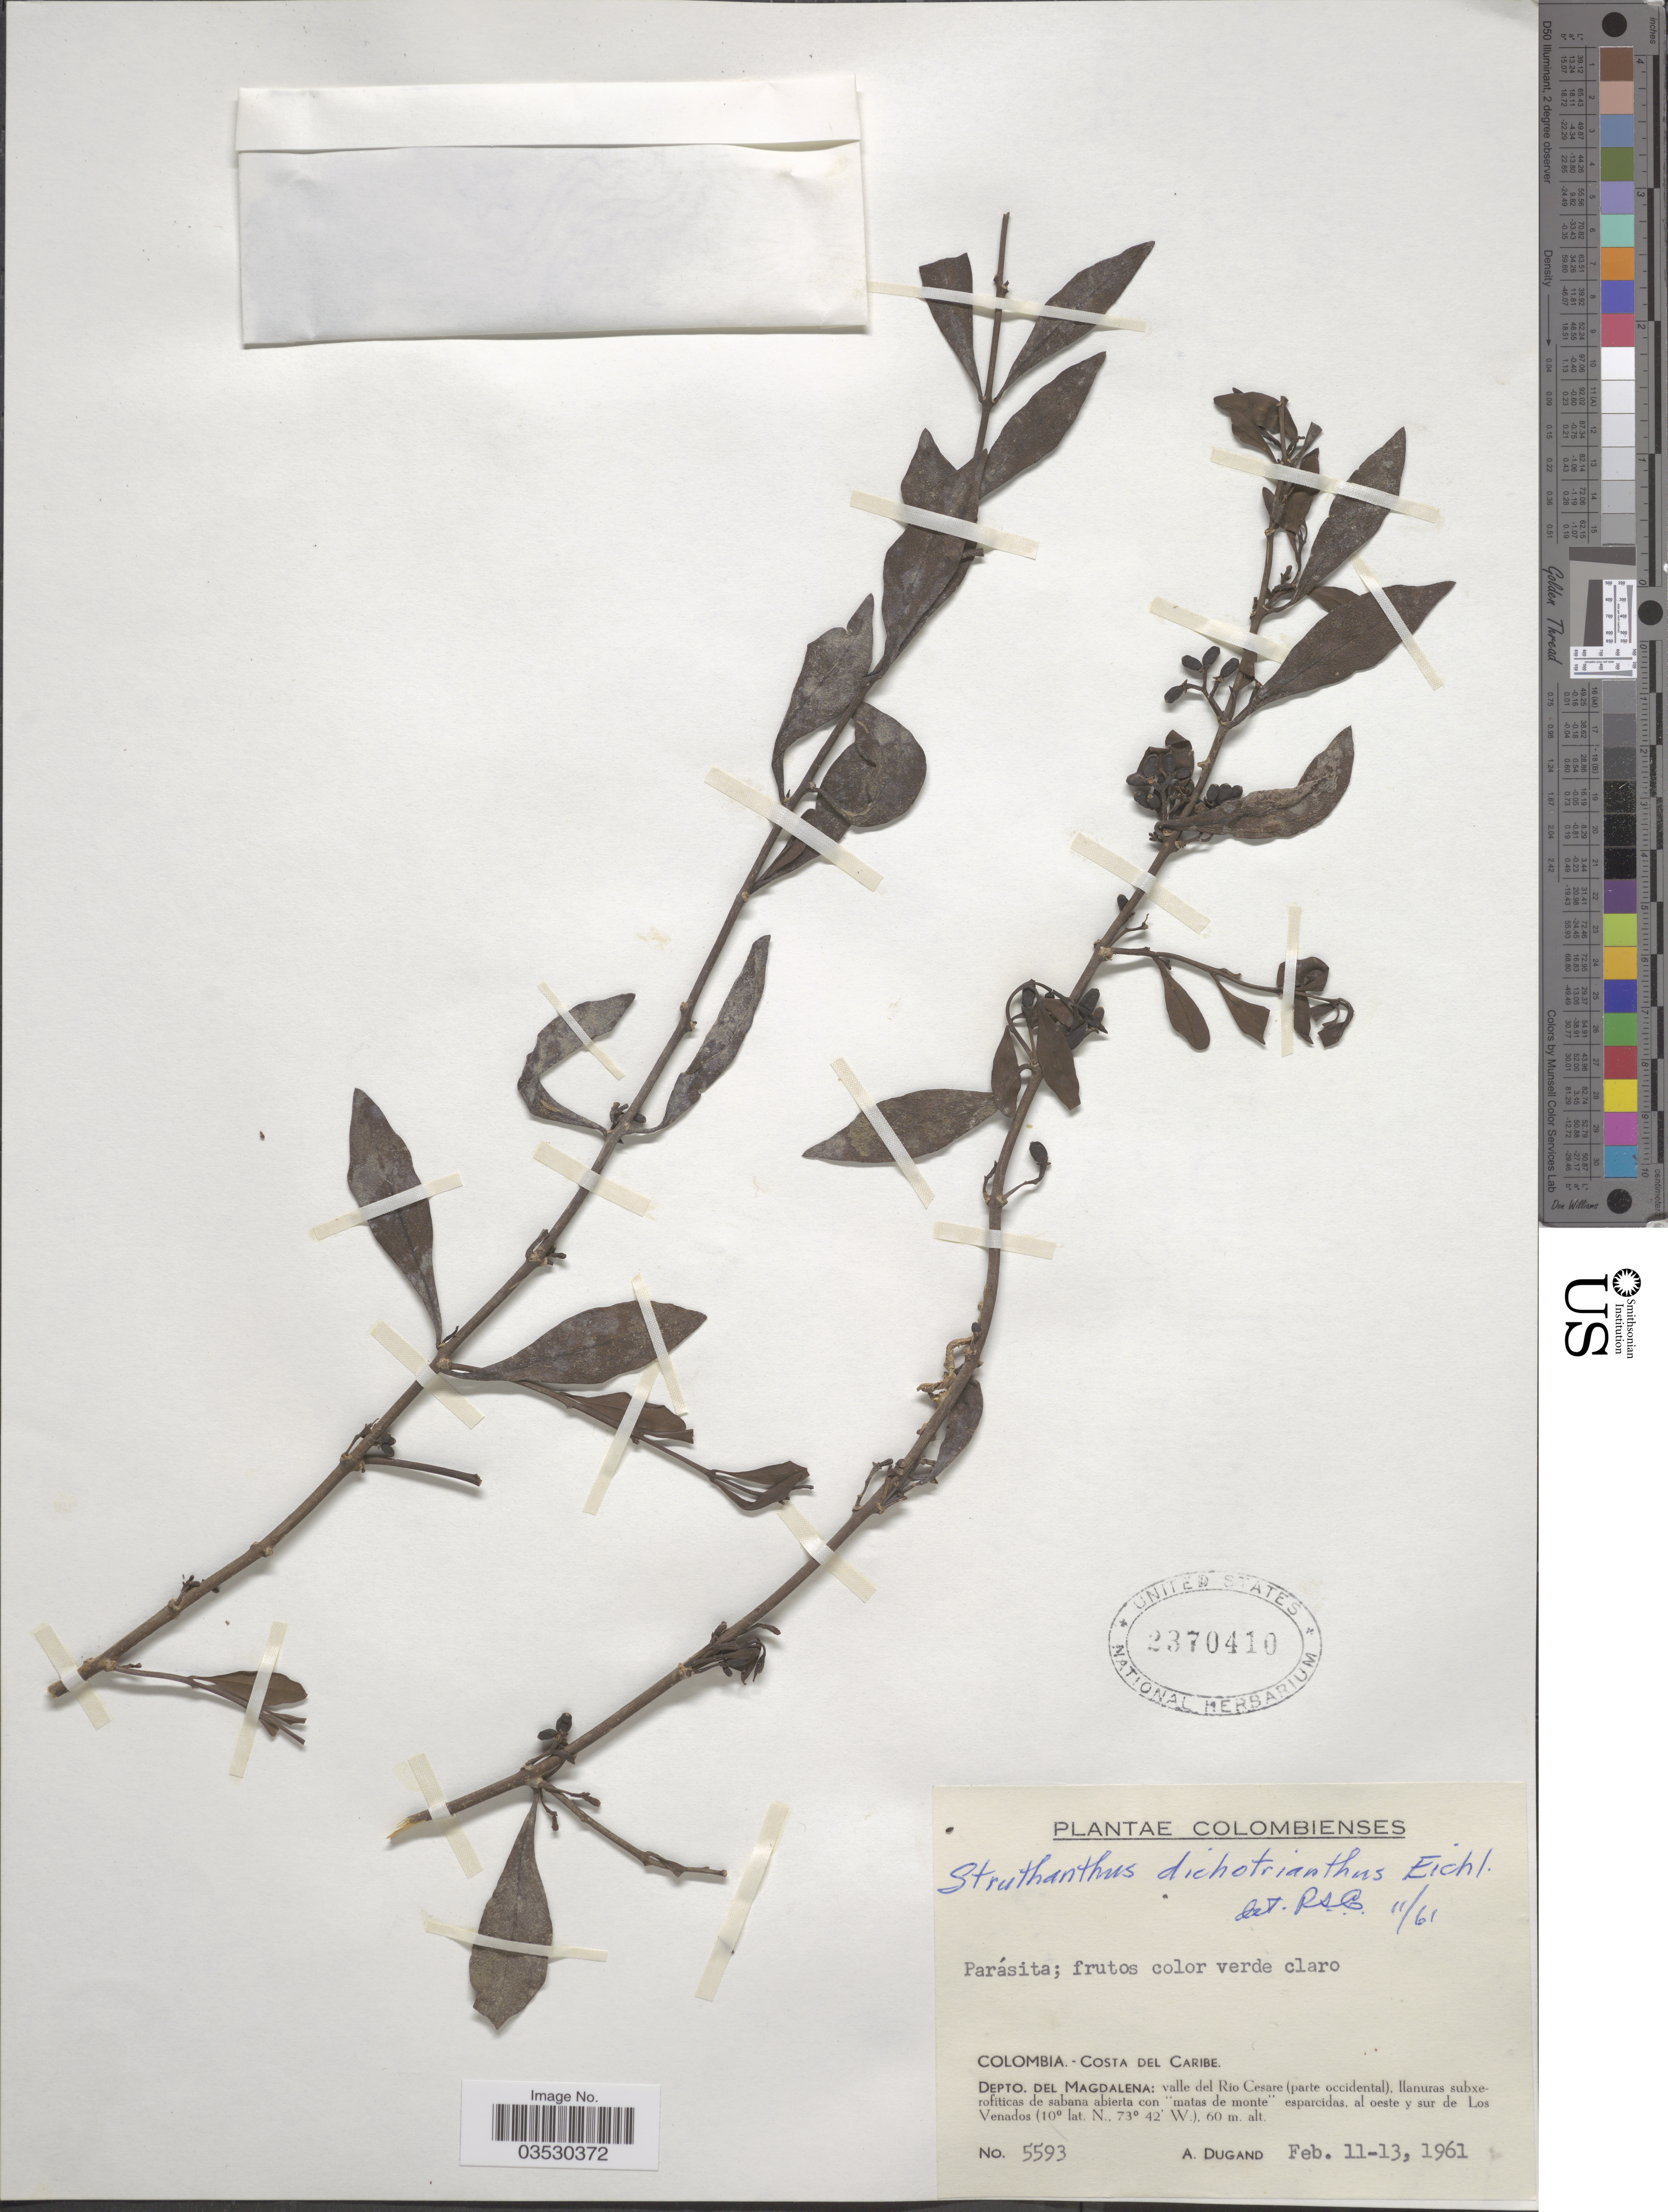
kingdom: Plantae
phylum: Tracheophyta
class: Magnoliopsida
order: Santalales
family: Loranthaceae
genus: Struthanthus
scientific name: Struthanthus dichotrianthus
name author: Eichler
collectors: A. Dugand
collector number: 5593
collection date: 1961-02-11/1961-02-13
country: Colombia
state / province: Magdalena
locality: Costa del Caribe. Depto. del Magdalena: valle del Río Cesare (parte occidental). llanuras subxerofíticas de sabana abierta con "matas de monte" esparcidas, al oeste y sur de Los Venados.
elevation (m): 60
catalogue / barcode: US 2370410